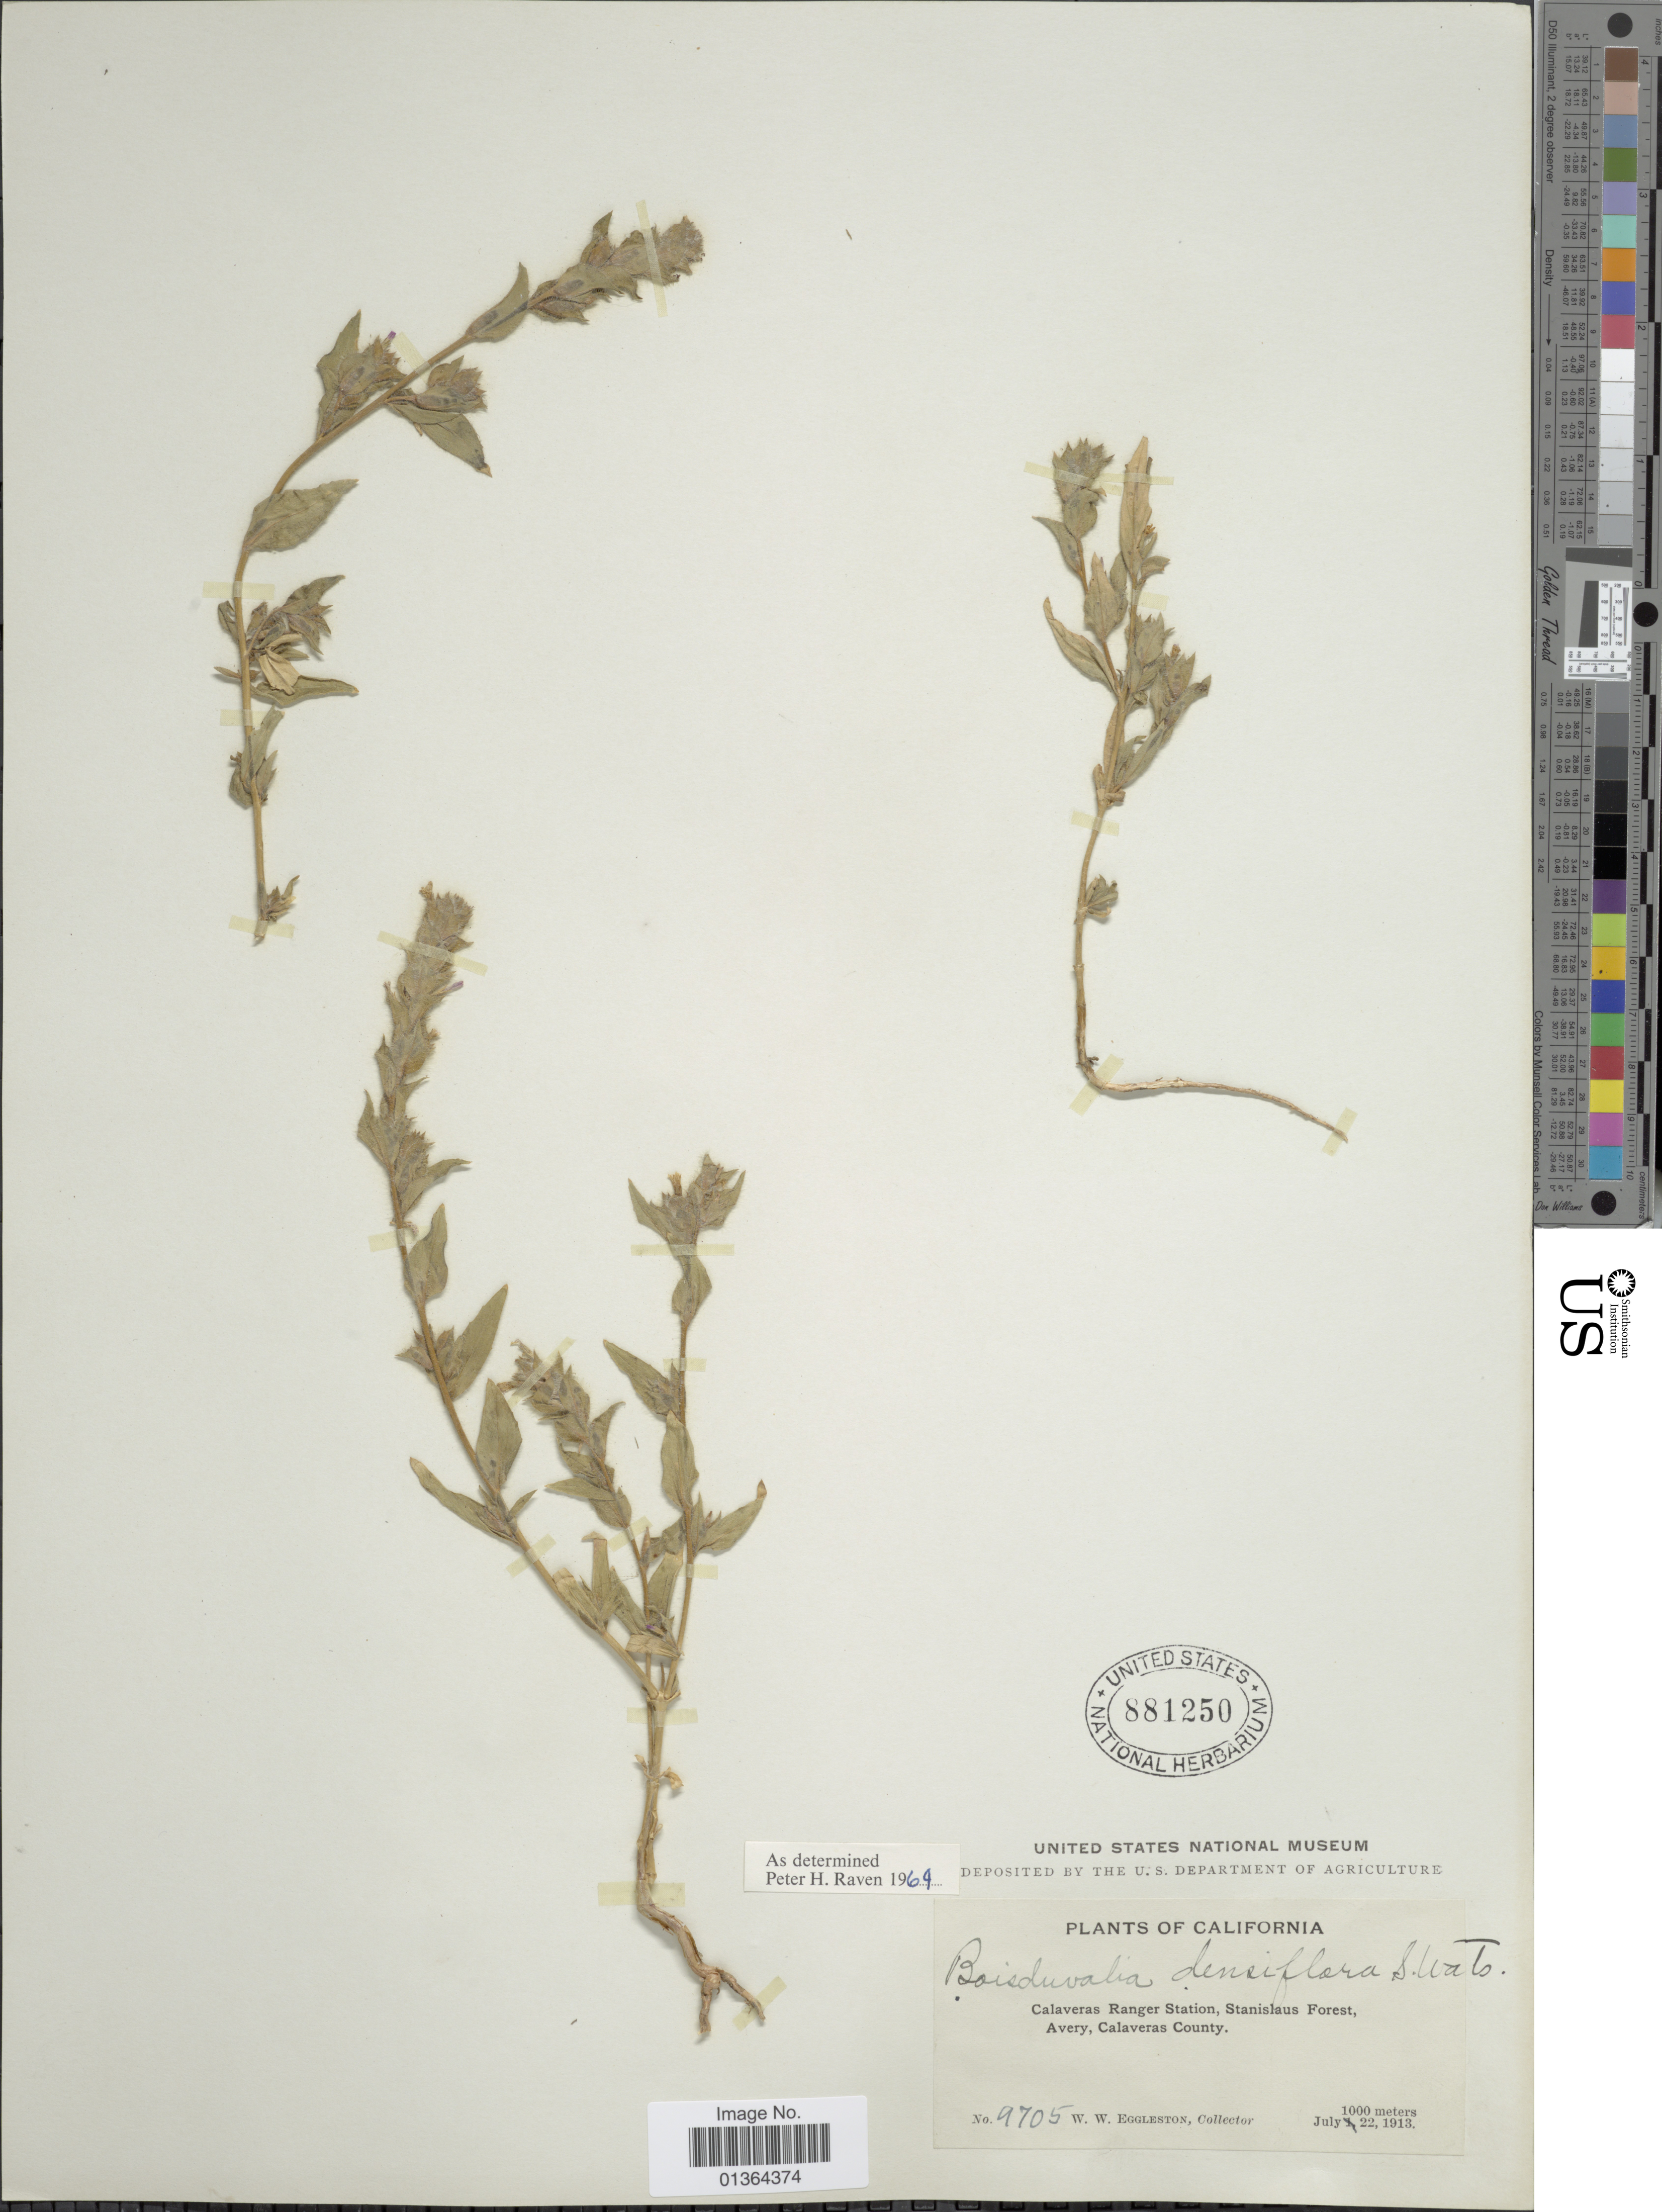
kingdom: Plantae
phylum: Tracheophyta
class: Magnoliopsida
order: Myrtales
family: Onagraceae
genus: Epilobium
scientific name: Epilobium densiflorum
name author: (Lindl.) Hoch & P.H. Raven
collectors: W. W. Eggleston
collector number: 9705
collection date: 1913-07-22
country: United States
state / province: California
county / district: Calaveras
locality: Calaveras Ranger Station, Stanislaus Forest, Avery, Calaveras County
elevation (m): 1000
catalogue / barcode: US 881250